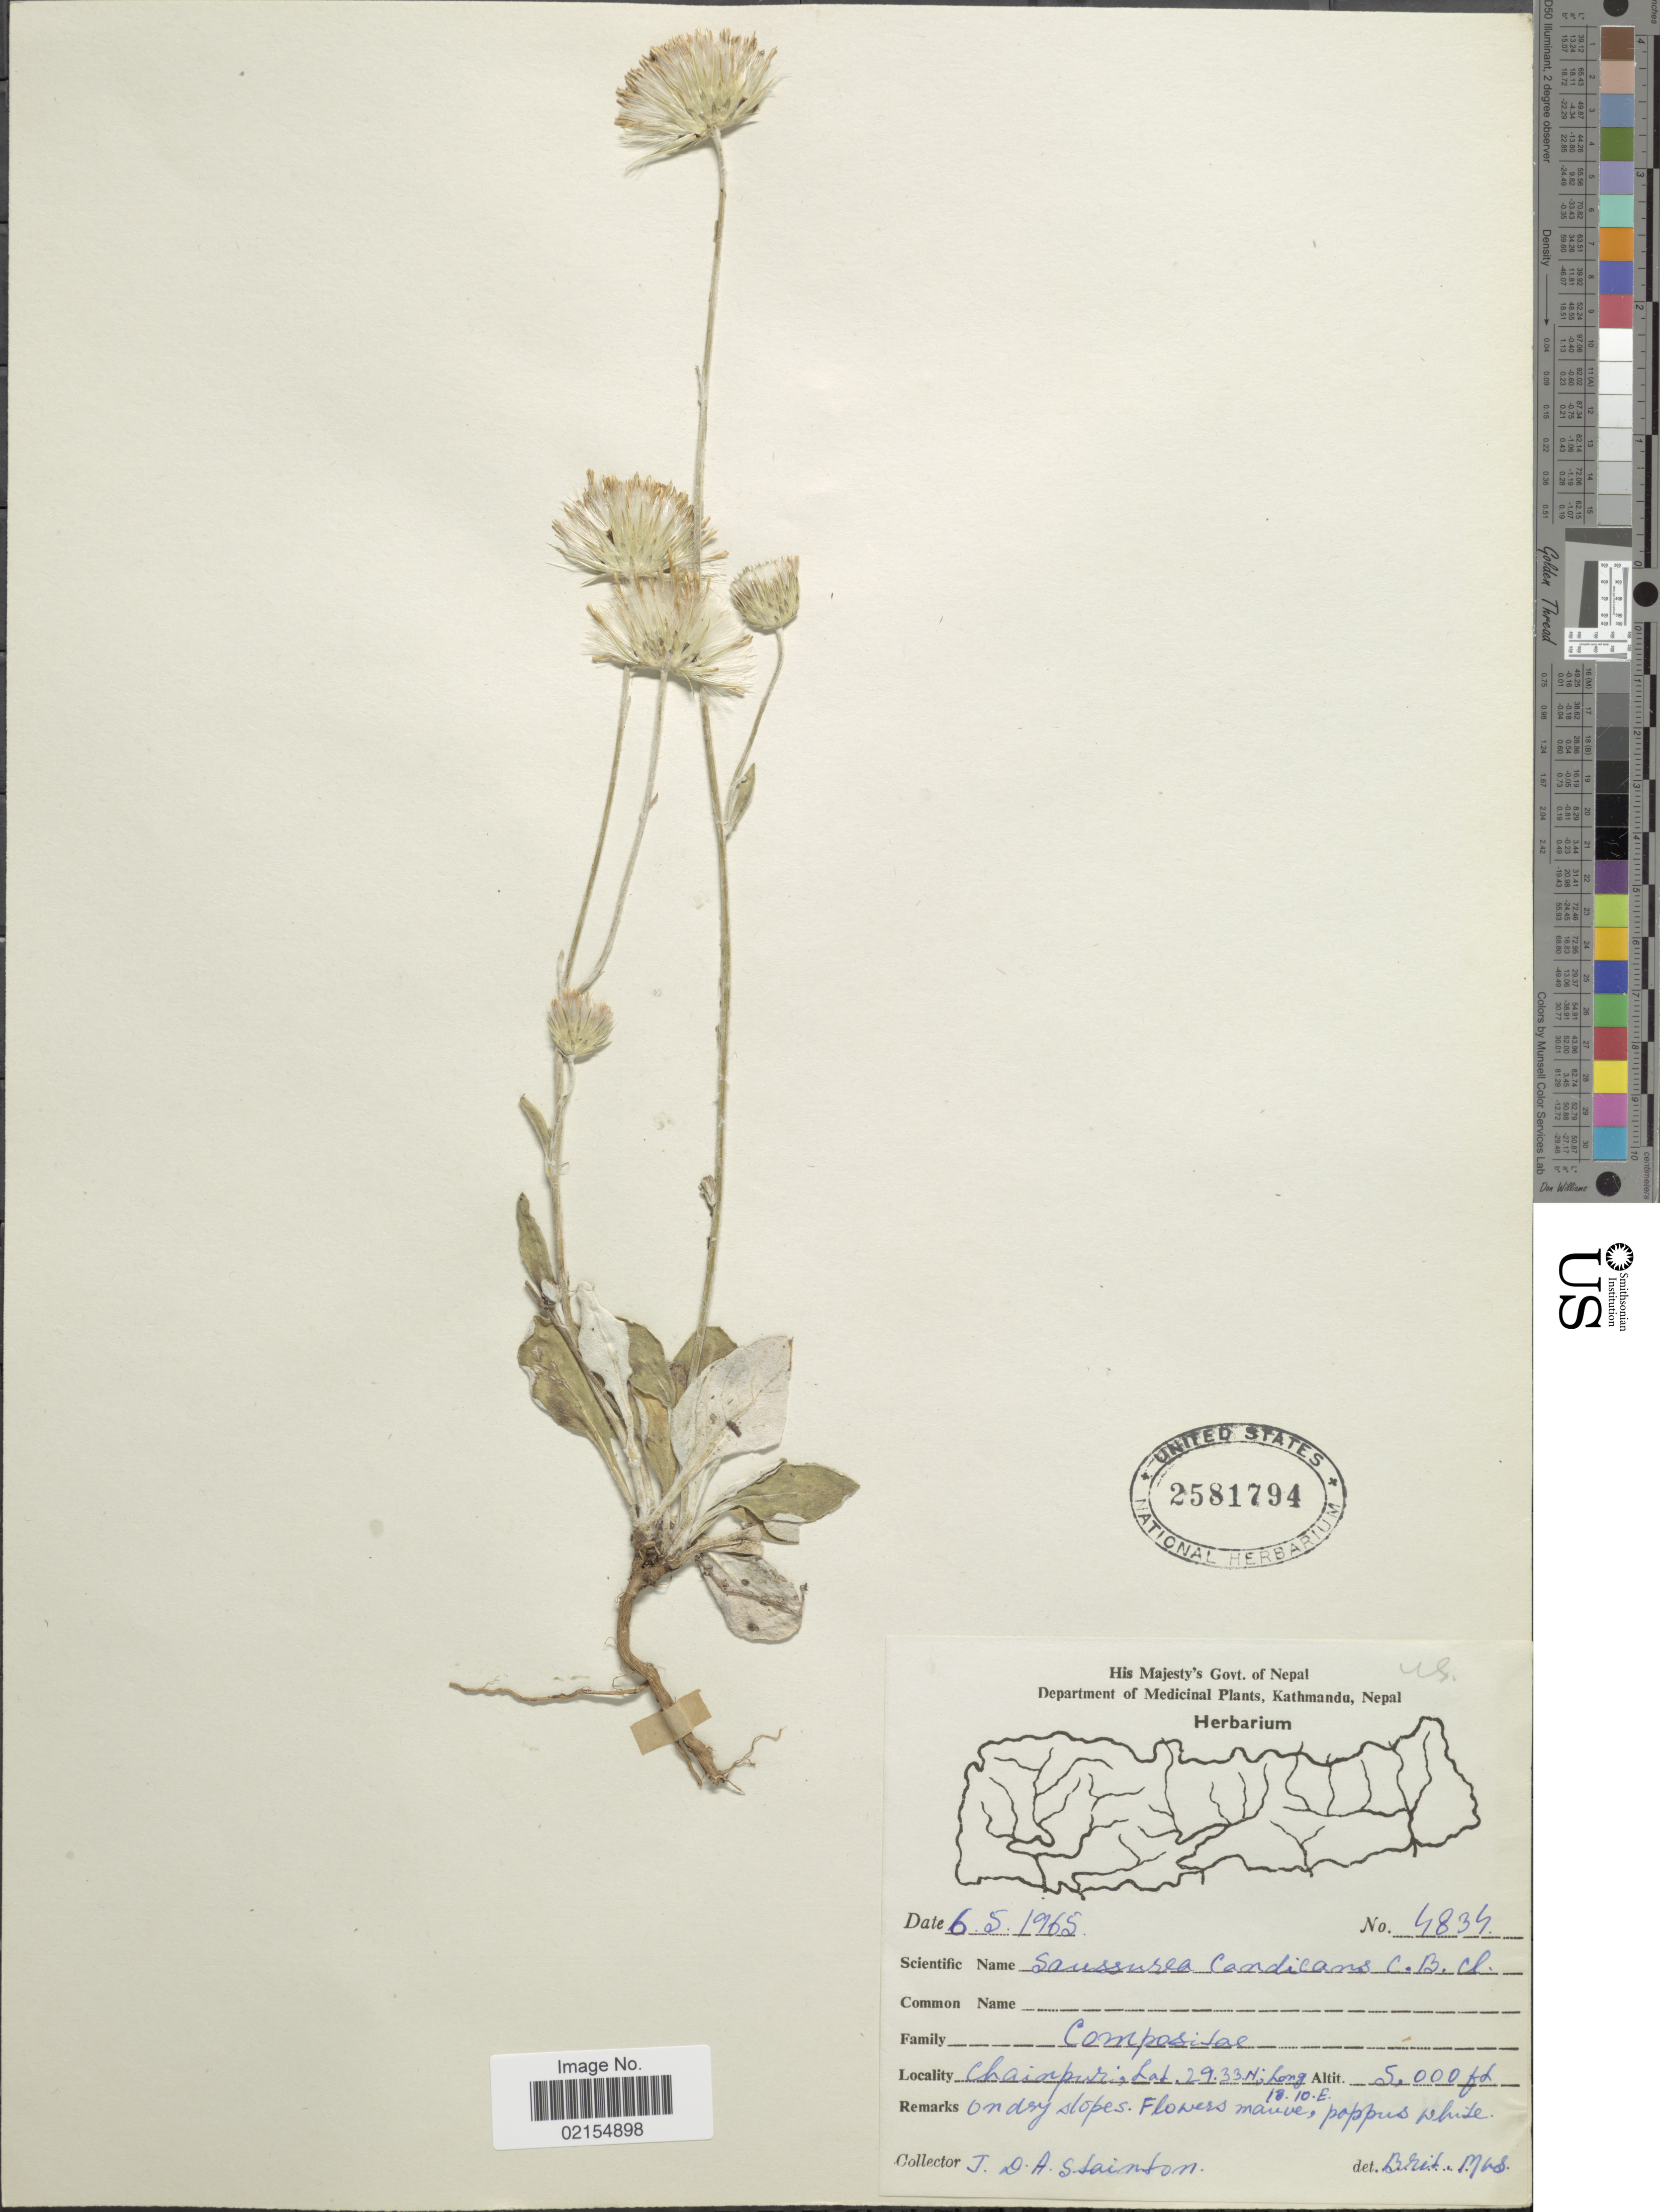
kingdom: Plantae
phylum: Tracheophyta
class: Magnoliopsida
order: Asterales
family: Asteraceae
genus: Himalaiella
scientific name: Himalaiella heteromalla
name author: (D. Don) Raab-Straube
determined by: Chen, Yousheng S.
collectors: J. Stainton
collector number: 4834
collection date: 1965-05-06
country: Nepal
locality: Chainpur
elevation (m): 1524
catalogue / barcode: US 2581794